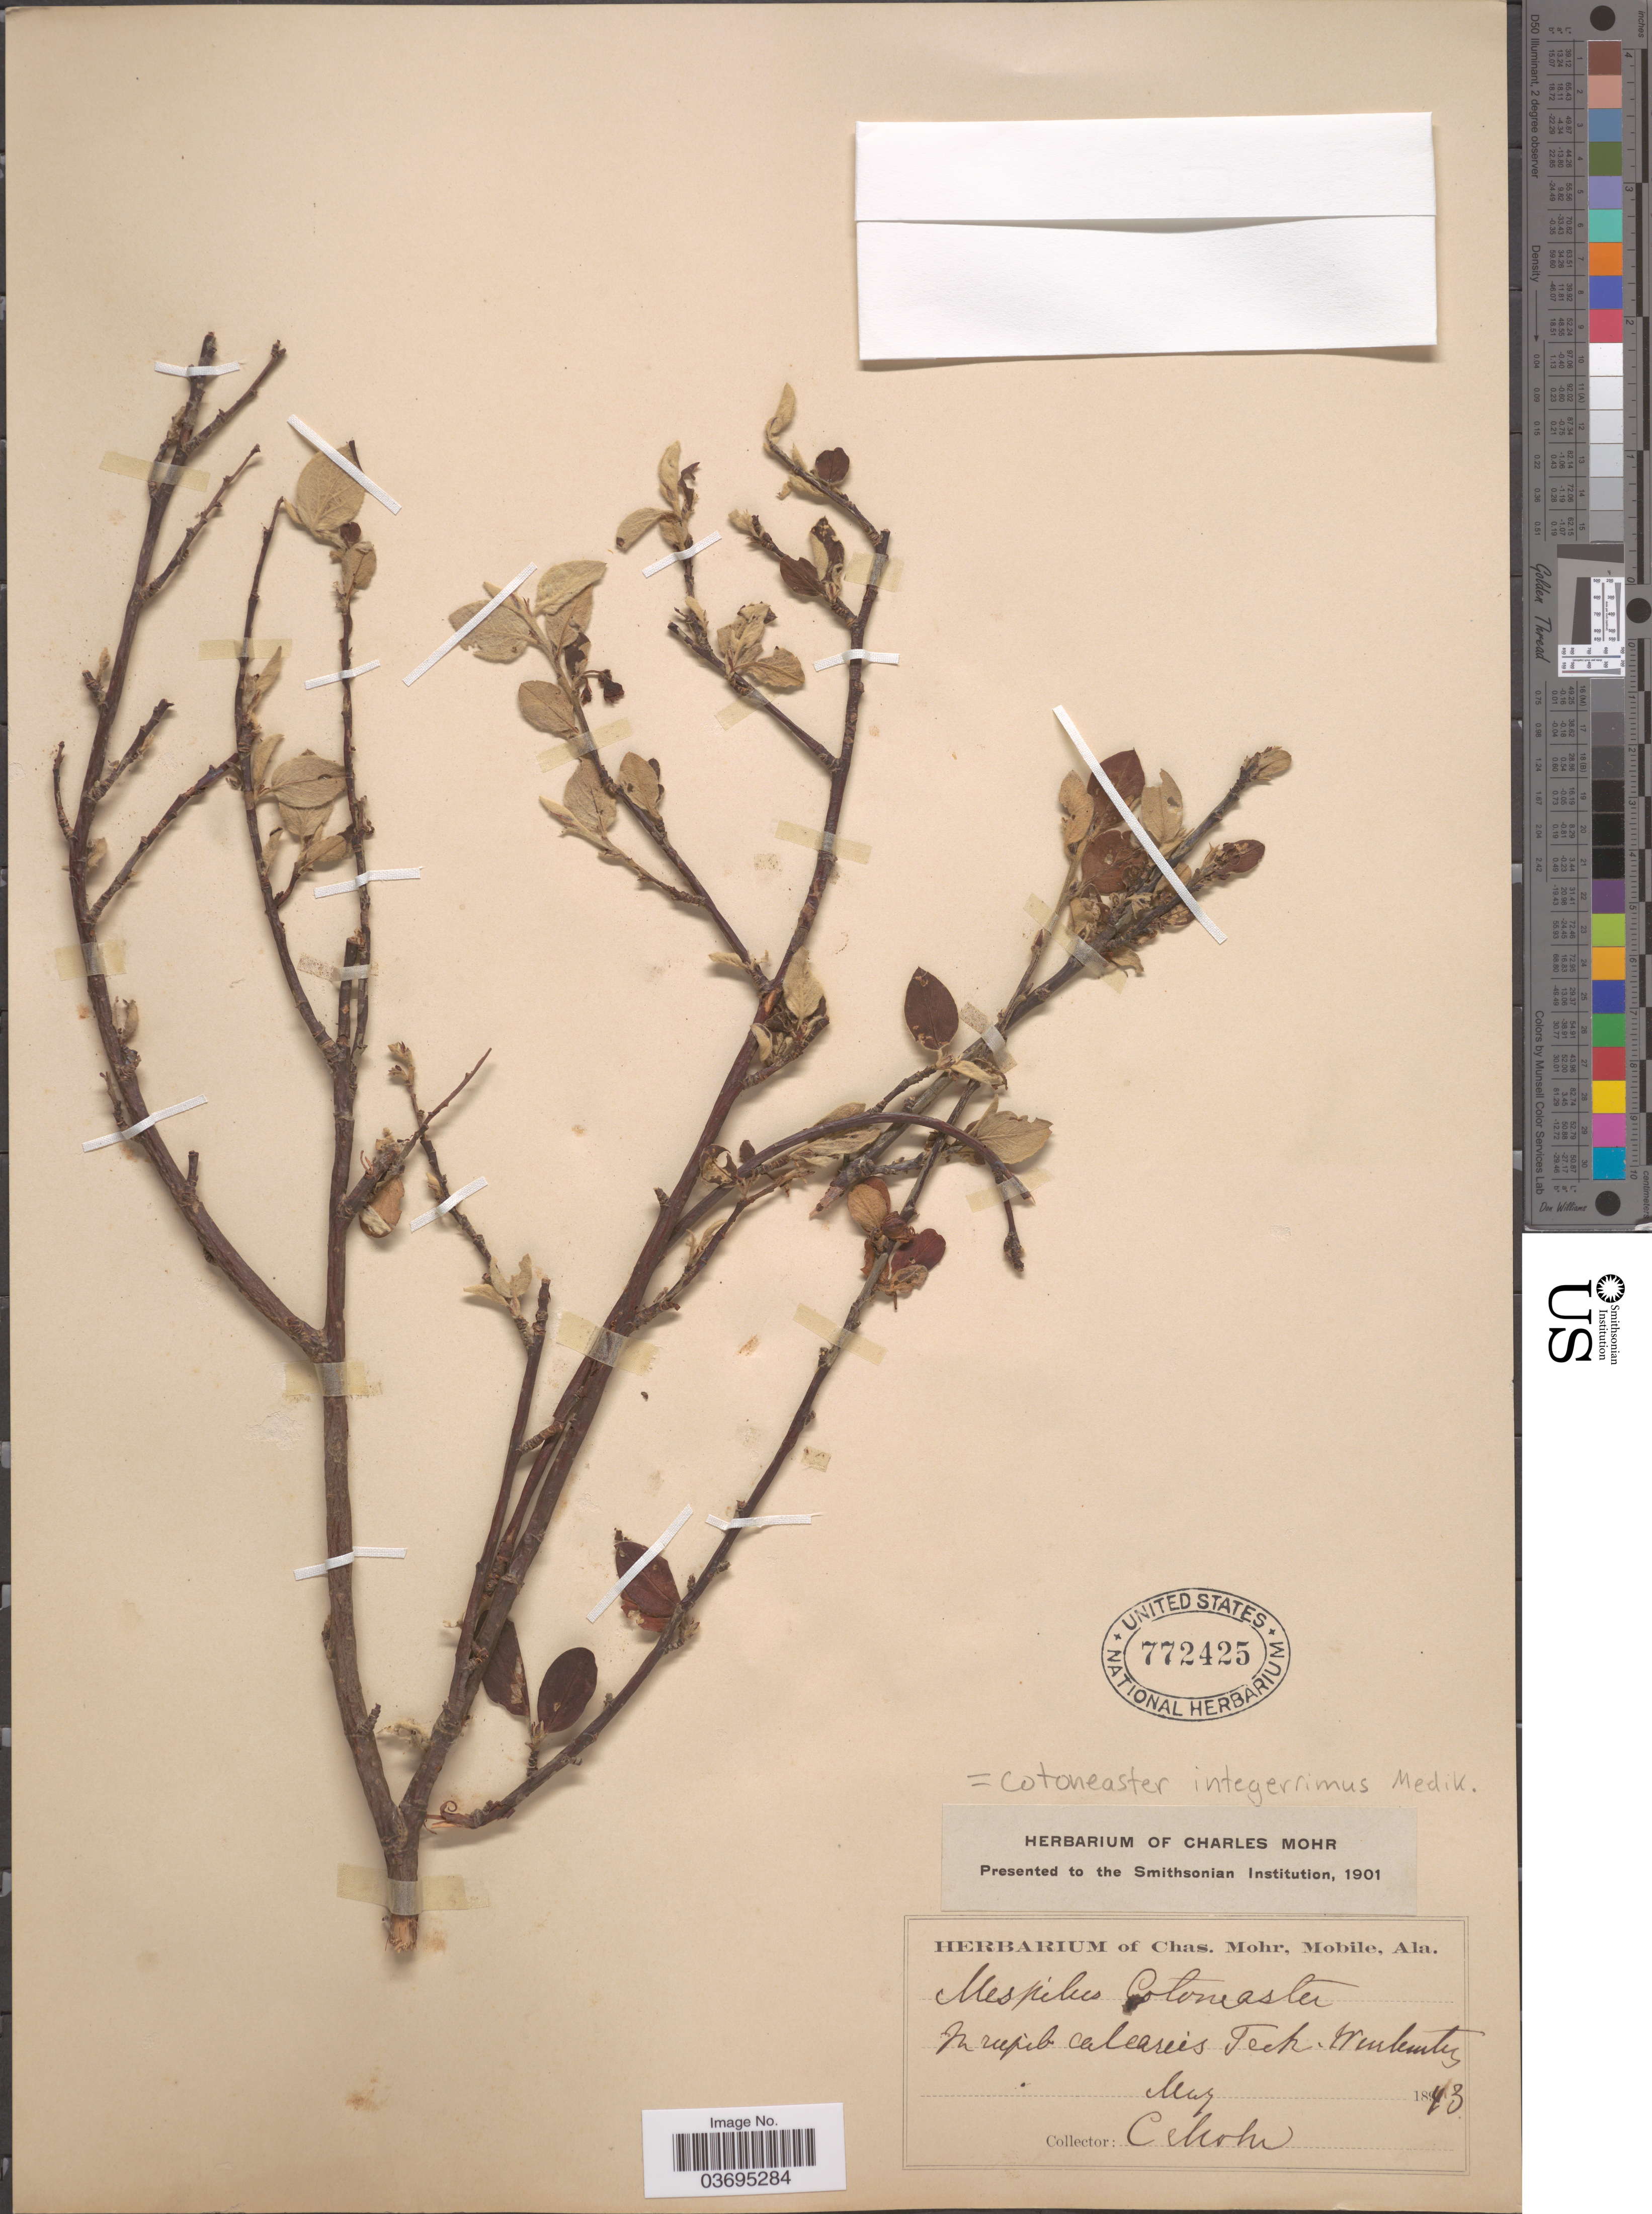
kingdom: Plantae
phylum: Tracheophyta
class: Magnoliopsida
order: Rosales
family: Rosaceae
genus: Cotoneaster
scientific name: Cotoneaster integerrimus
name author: Medik.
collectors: Mohr, C. T. (herbarium)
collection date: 1843-05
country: Germany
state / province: Baden-württemberg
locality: In rupib calcaris Teck, Wurtemberg.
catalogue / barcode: US 772425